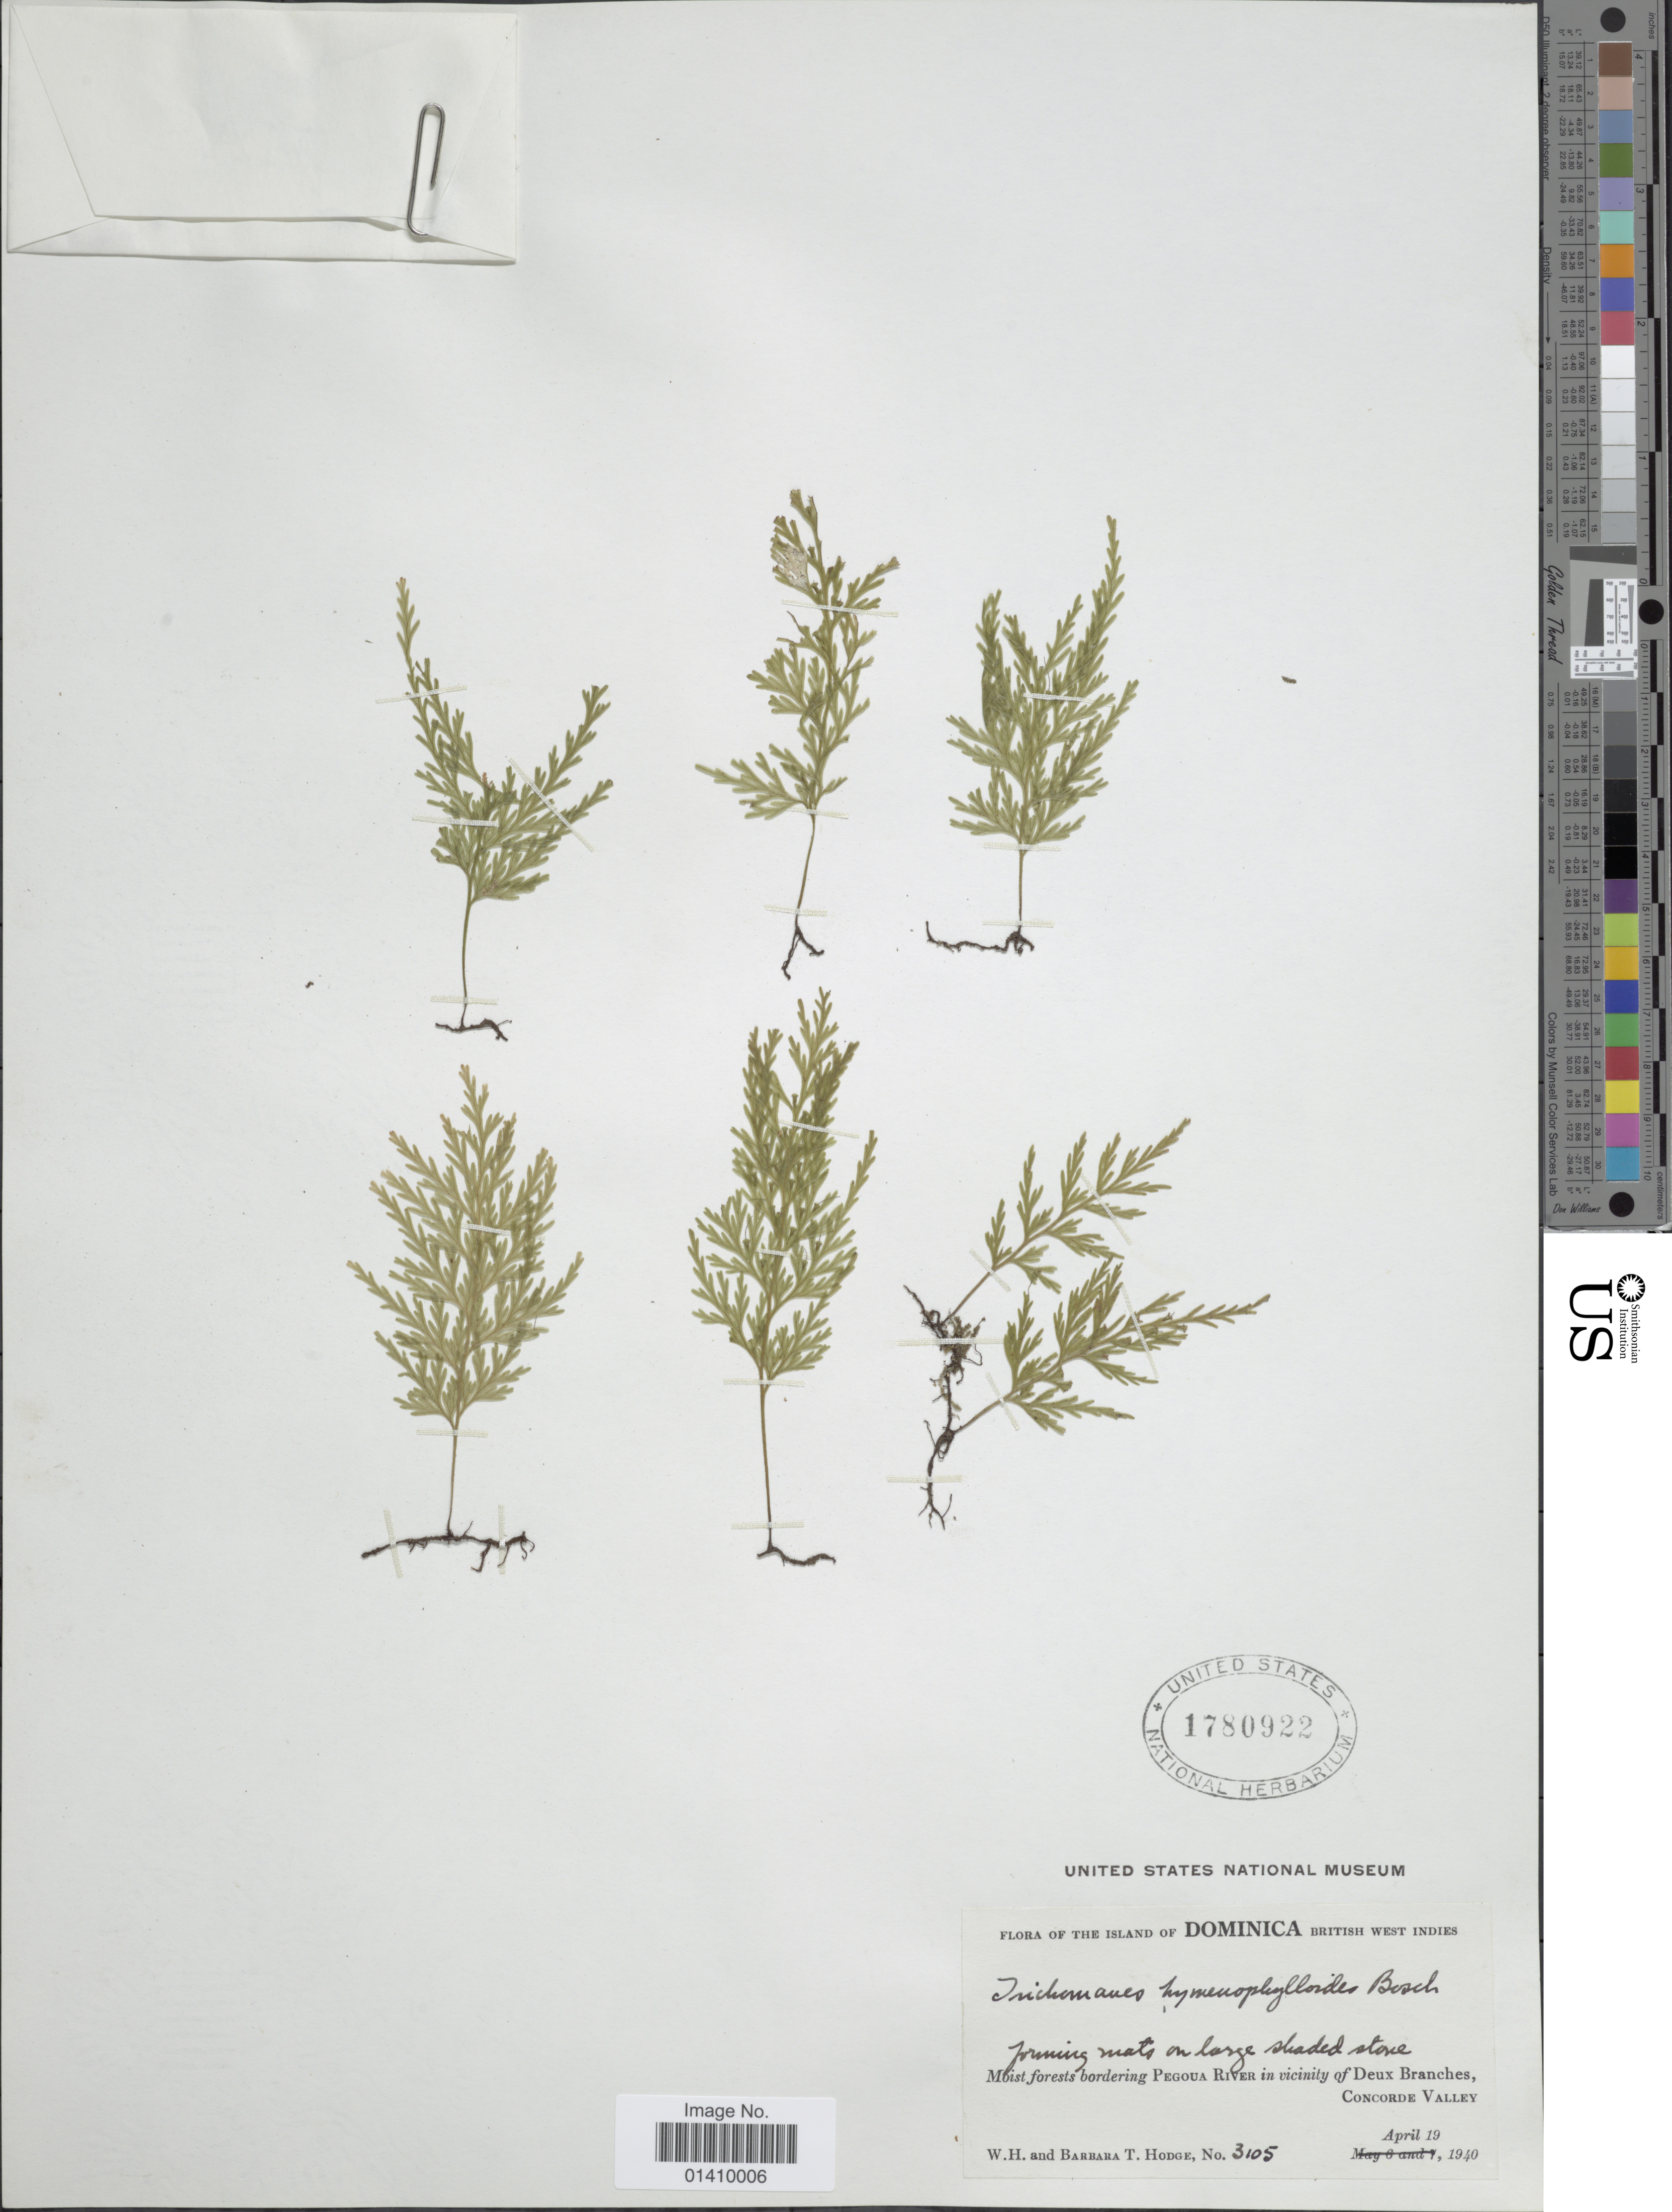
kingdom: Plantae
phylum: Tracheophyta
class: Polypodiopsida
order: Hymenophyllales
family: Hymenophyllaceae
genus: Polyphlebium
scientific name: Polyphlebium hymenophylloides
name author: (Bosch) Ebihara & Dubuisson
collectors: W. Hodge & B. Hodge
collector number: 3105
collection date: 1940-04-19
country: Dominica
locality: The Island of Dominca British west Indies bordering Pegoua river in vicinity of Deux Branches Concorde valley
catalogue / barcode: US 1780922